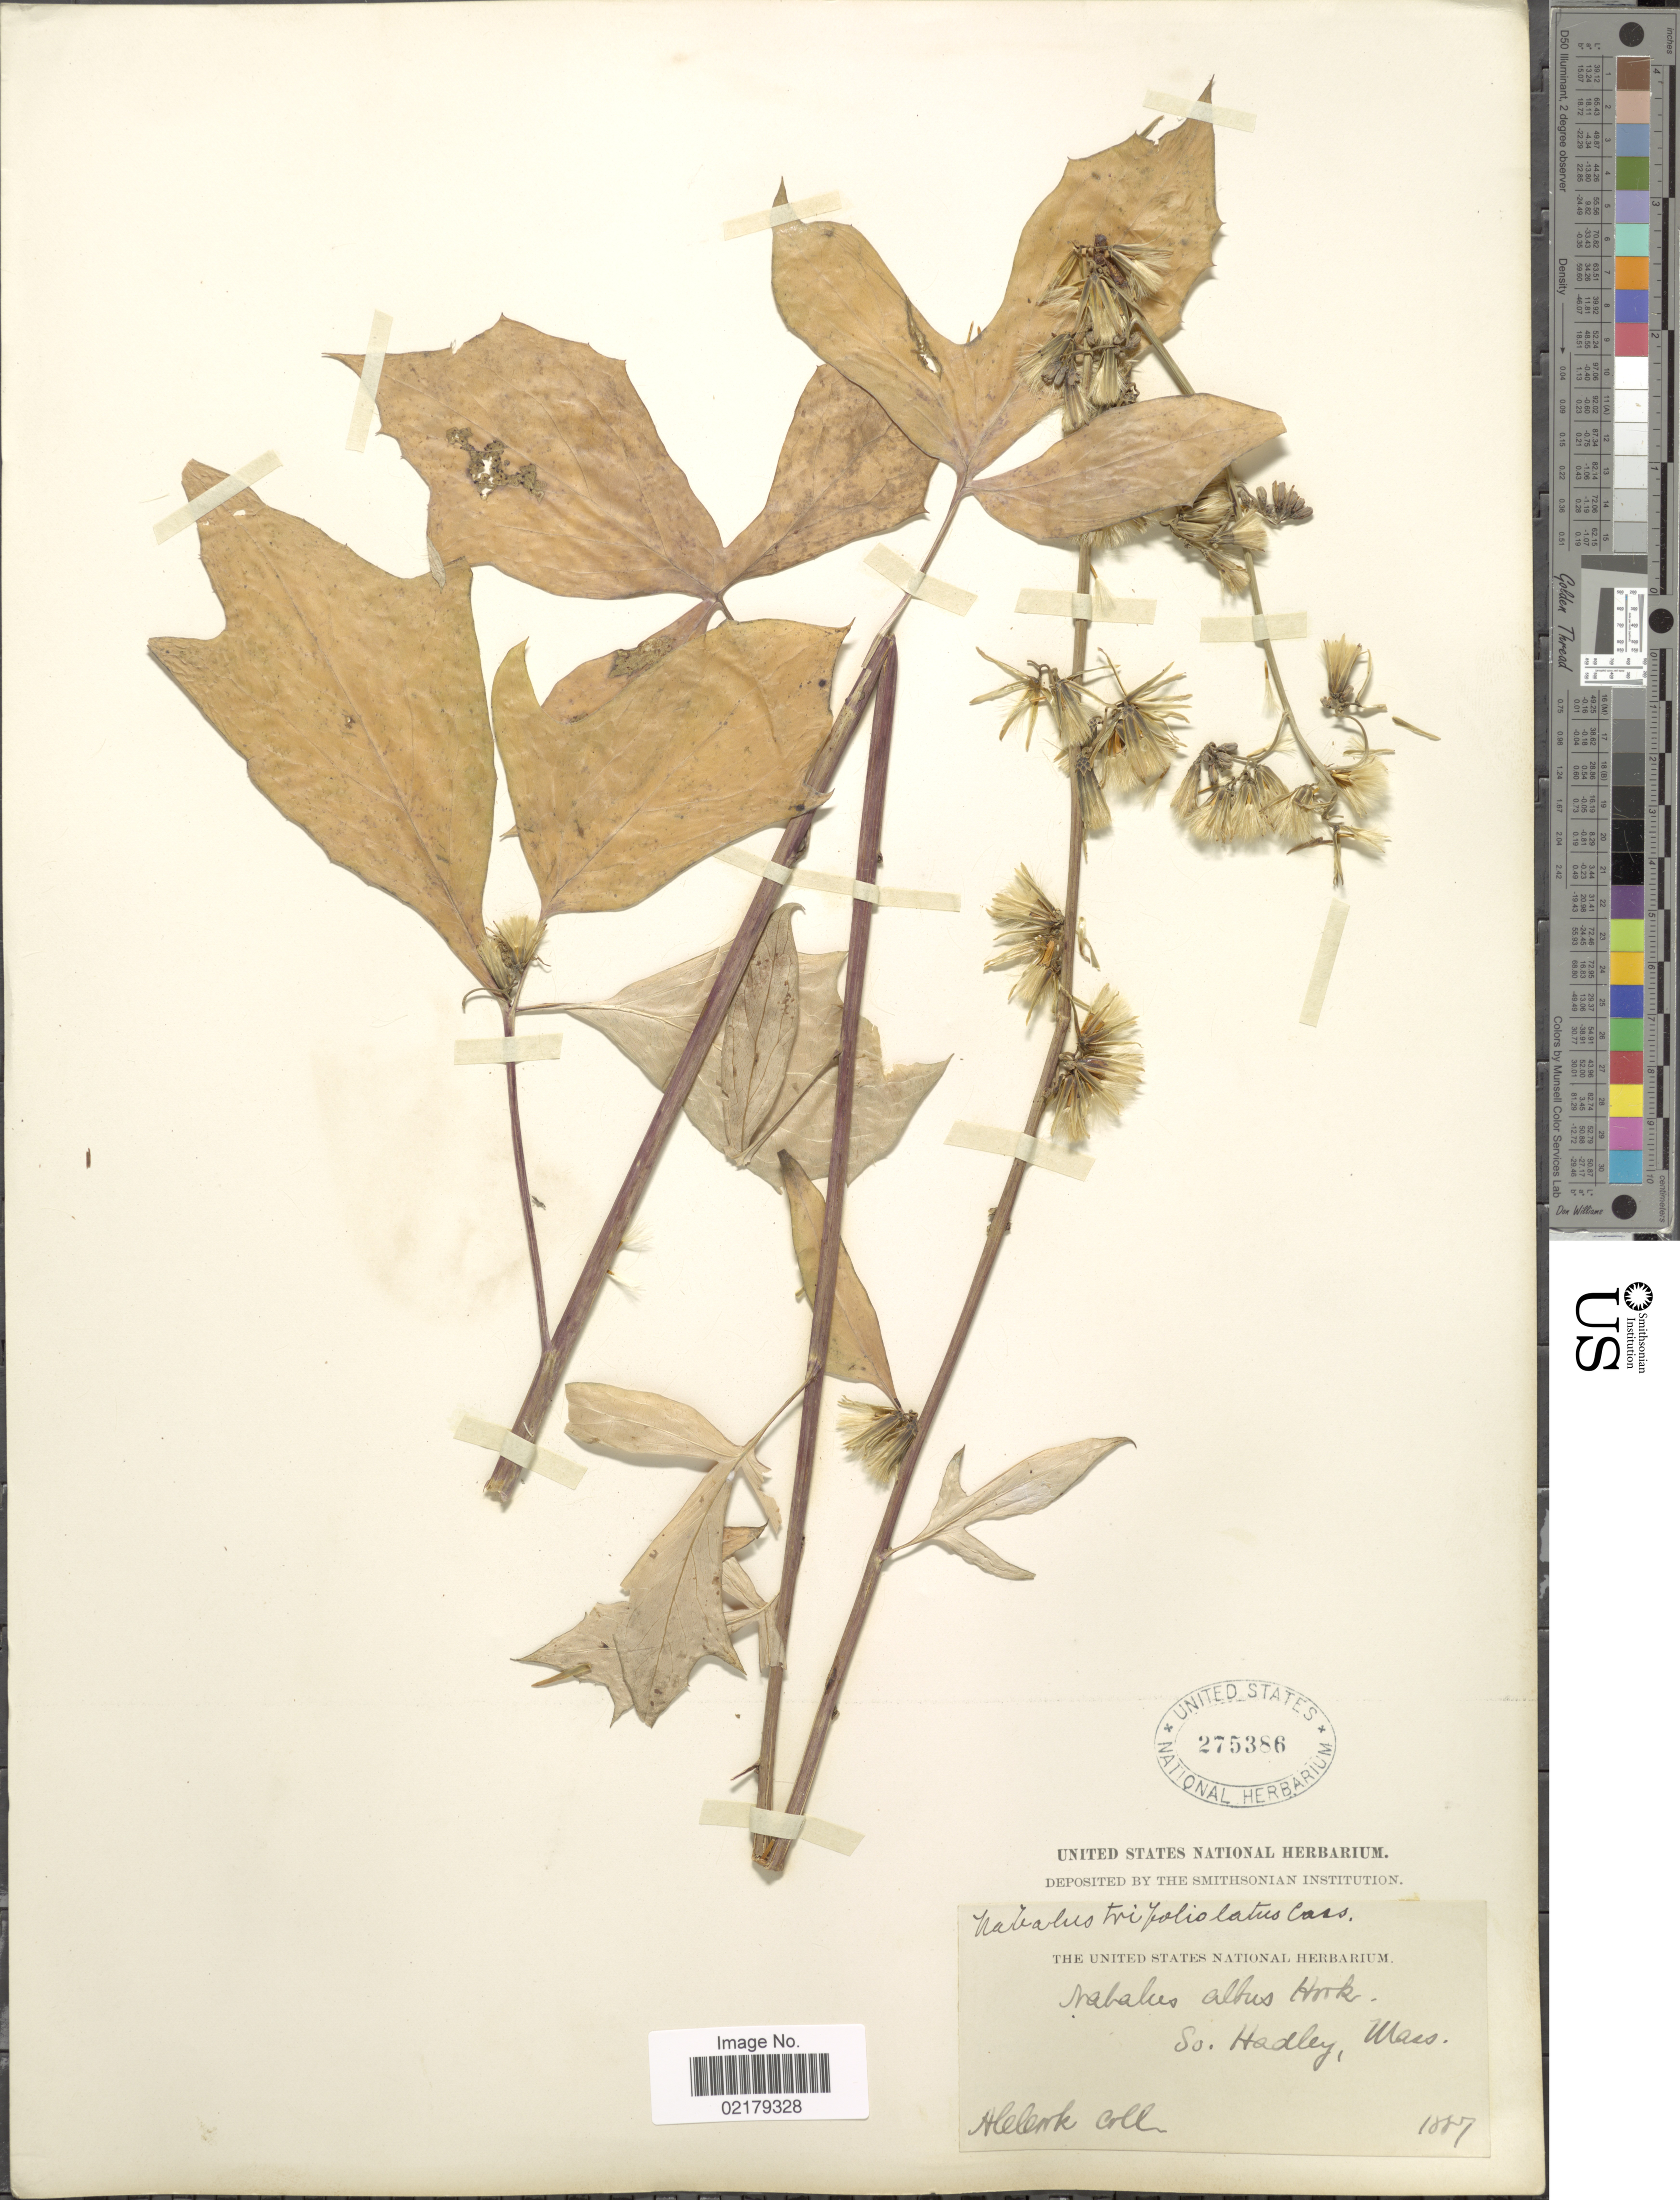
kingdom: Plantae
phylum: Tracheophyta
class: Magnoliopsida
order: Asterales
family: Asteraceae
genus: Nabalus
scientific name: Nabalus trifoliolatus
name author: Cass.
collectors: A. Cook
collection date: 1887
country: United States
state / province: Massachusetts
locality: So. Hadley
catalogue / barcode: US 275386